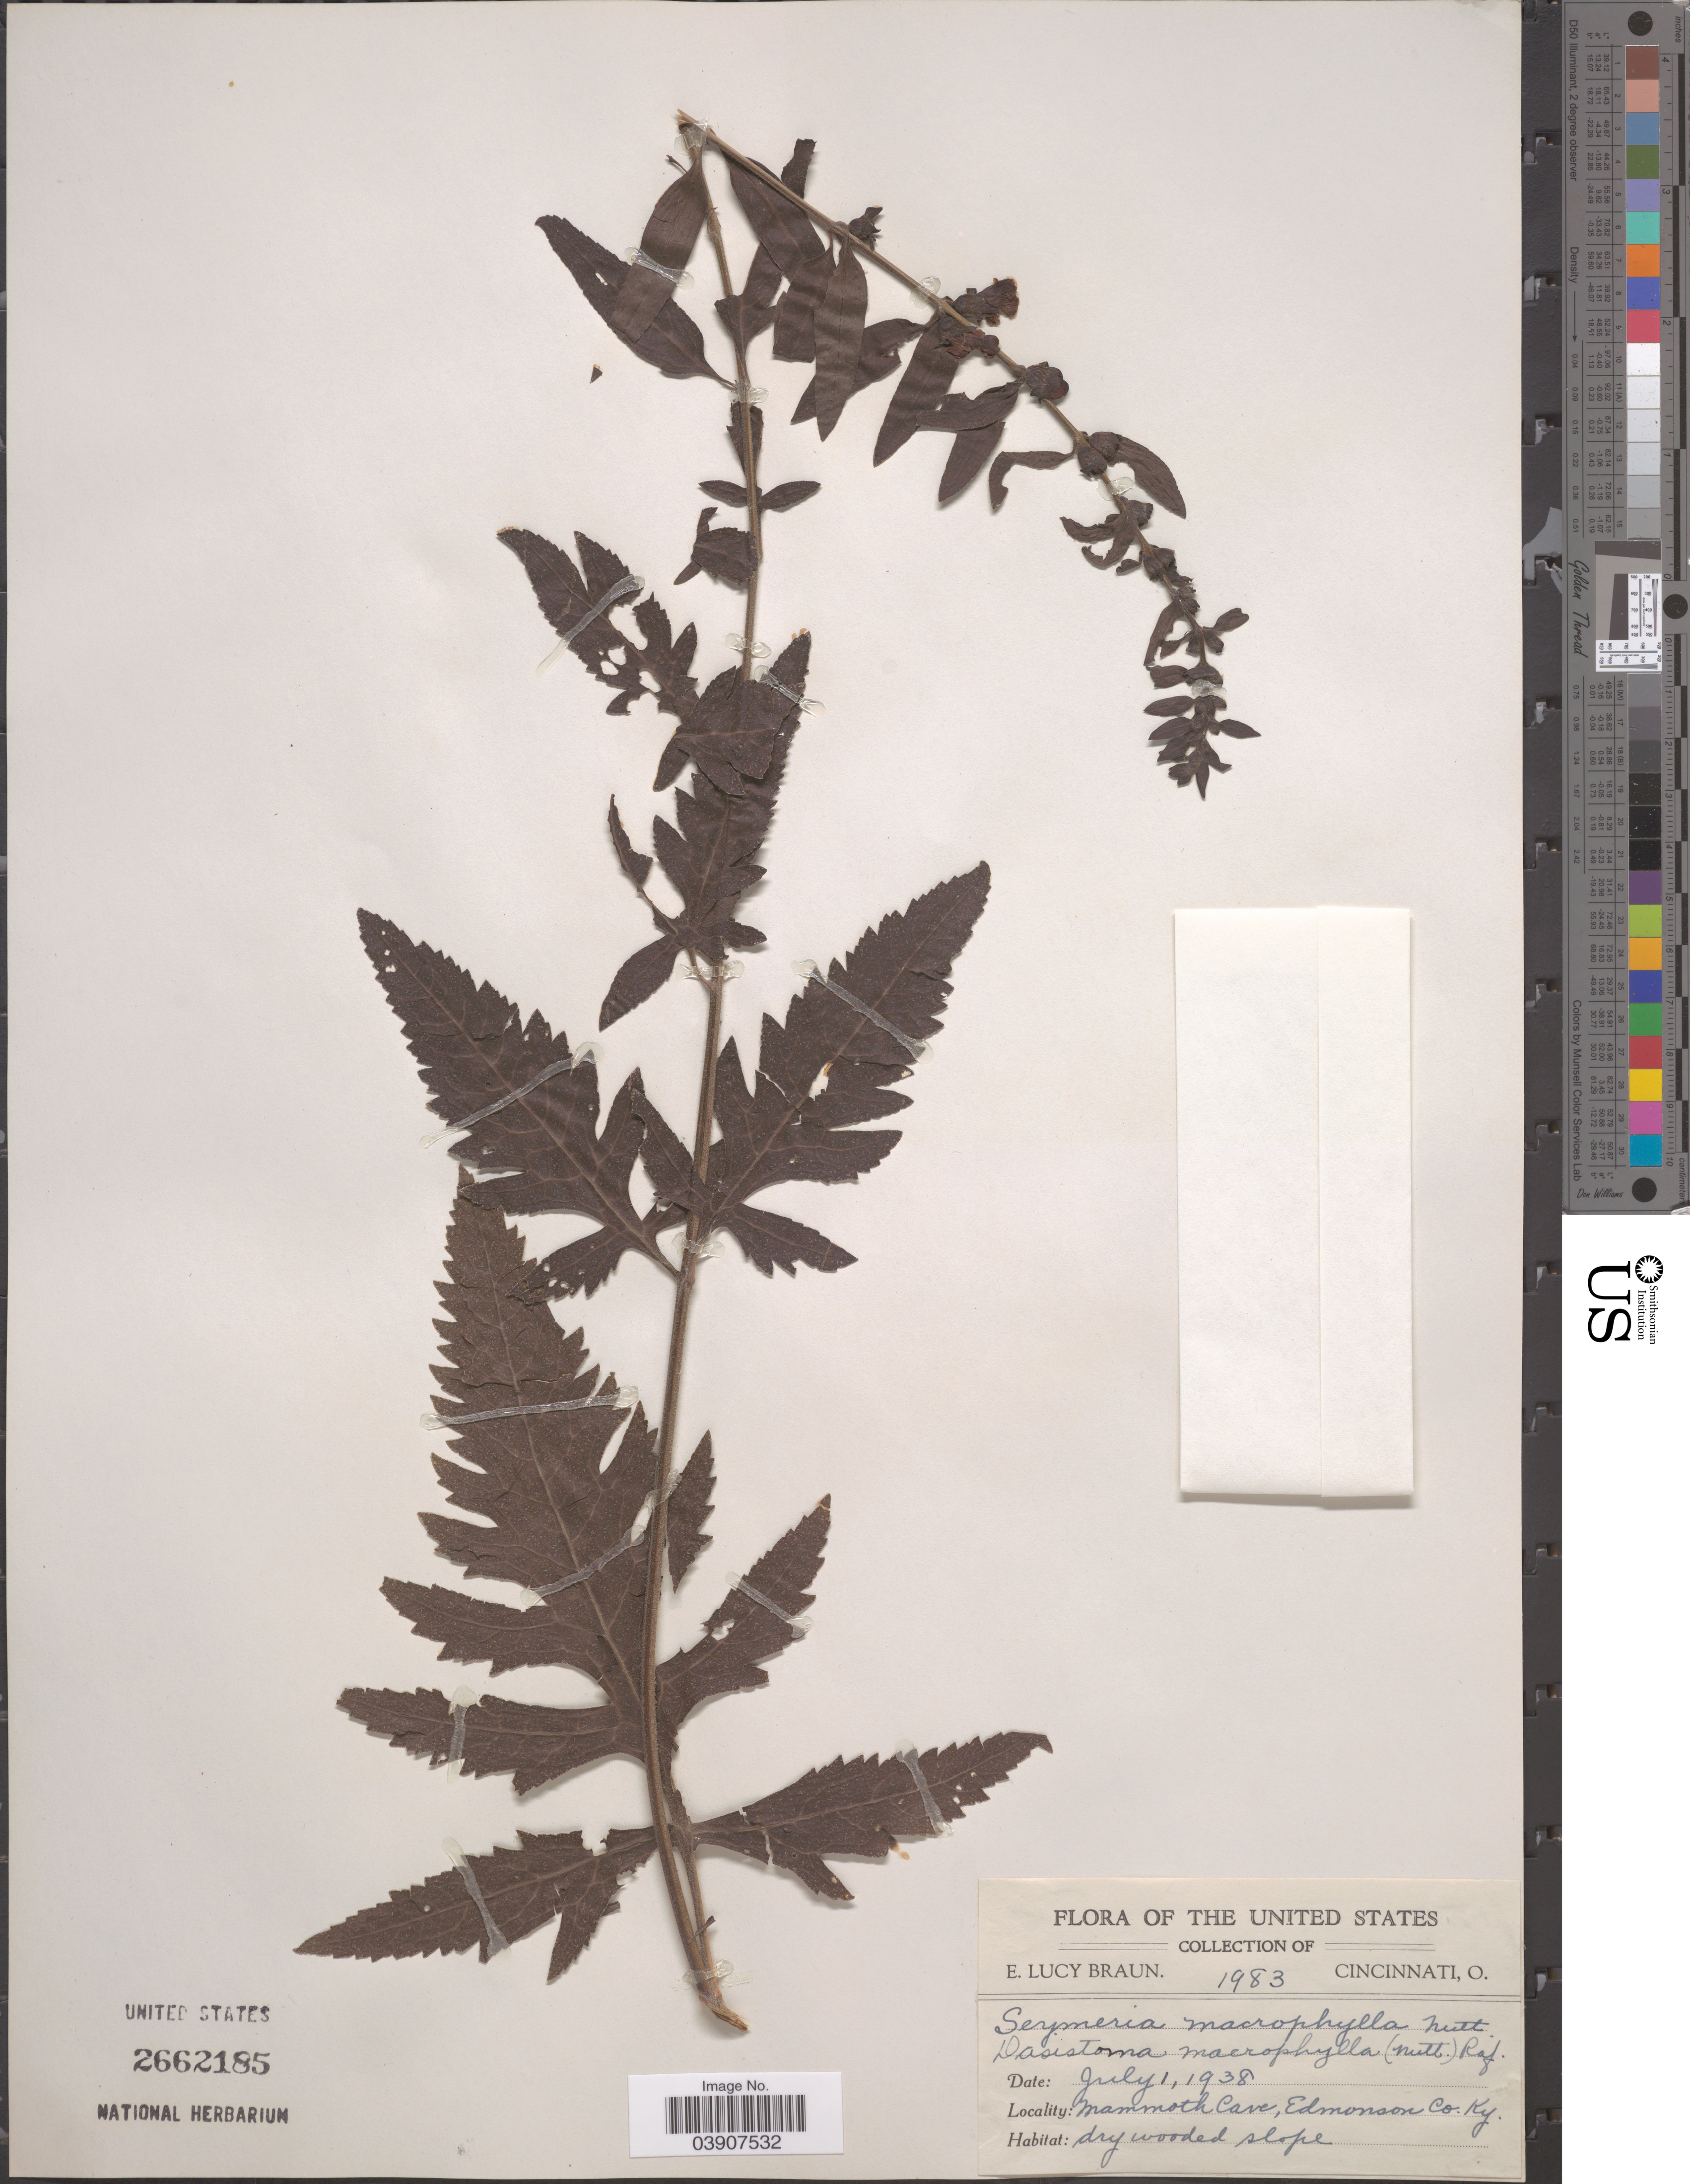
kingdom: Plantae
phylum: Tracheophyta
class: Magnoliopsida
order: Lamiales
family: Orobanchaceae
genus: Dasistoma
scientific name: Dasistoma macrophylla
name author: (Nutt.) Raf.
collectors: E. L. Braun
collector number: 1983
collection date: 1938-07-01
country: United States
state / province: Kentucky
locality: Mammoth Cave, Edmonson Co.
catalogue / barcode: US 2662185